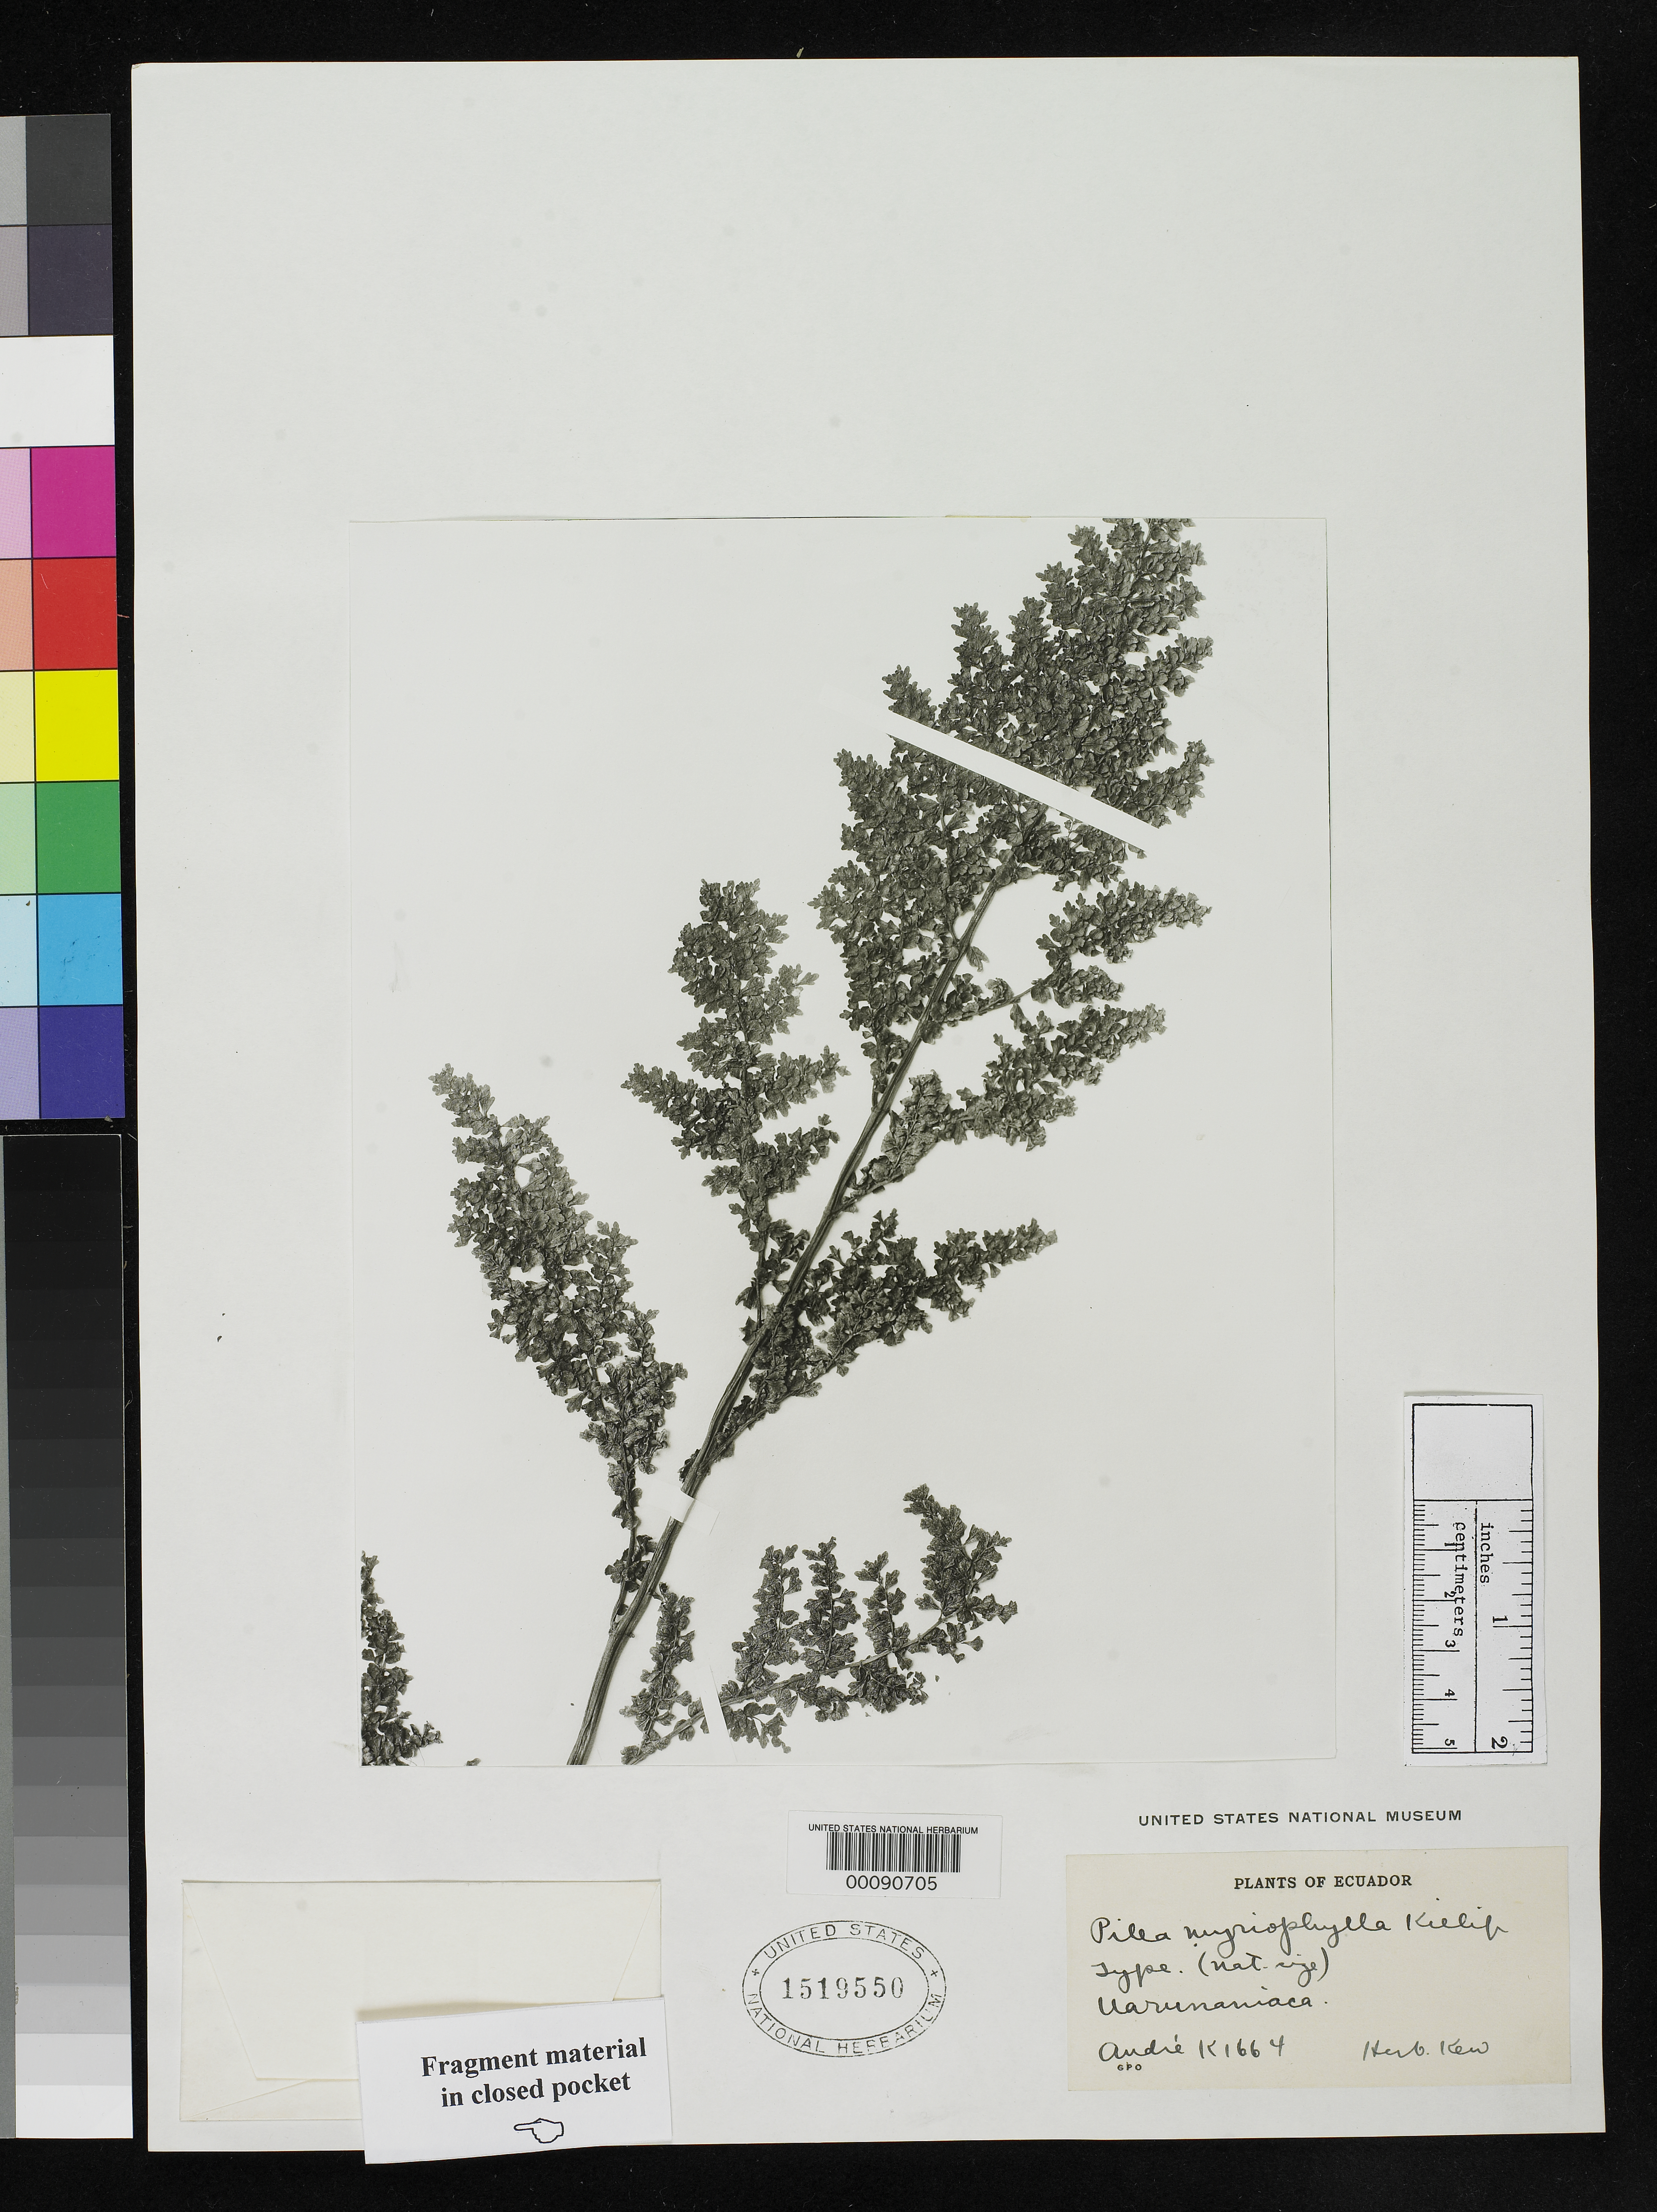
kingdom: Plantae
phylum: Tracheophyta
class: Magnoliopsida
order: Rosales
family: Urticaceae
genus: Pilea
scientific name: Pilea myriophylla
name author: Killip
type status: Type Material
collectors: É. F. André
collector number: K 1664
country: Ecuador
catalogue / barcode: US 1519550